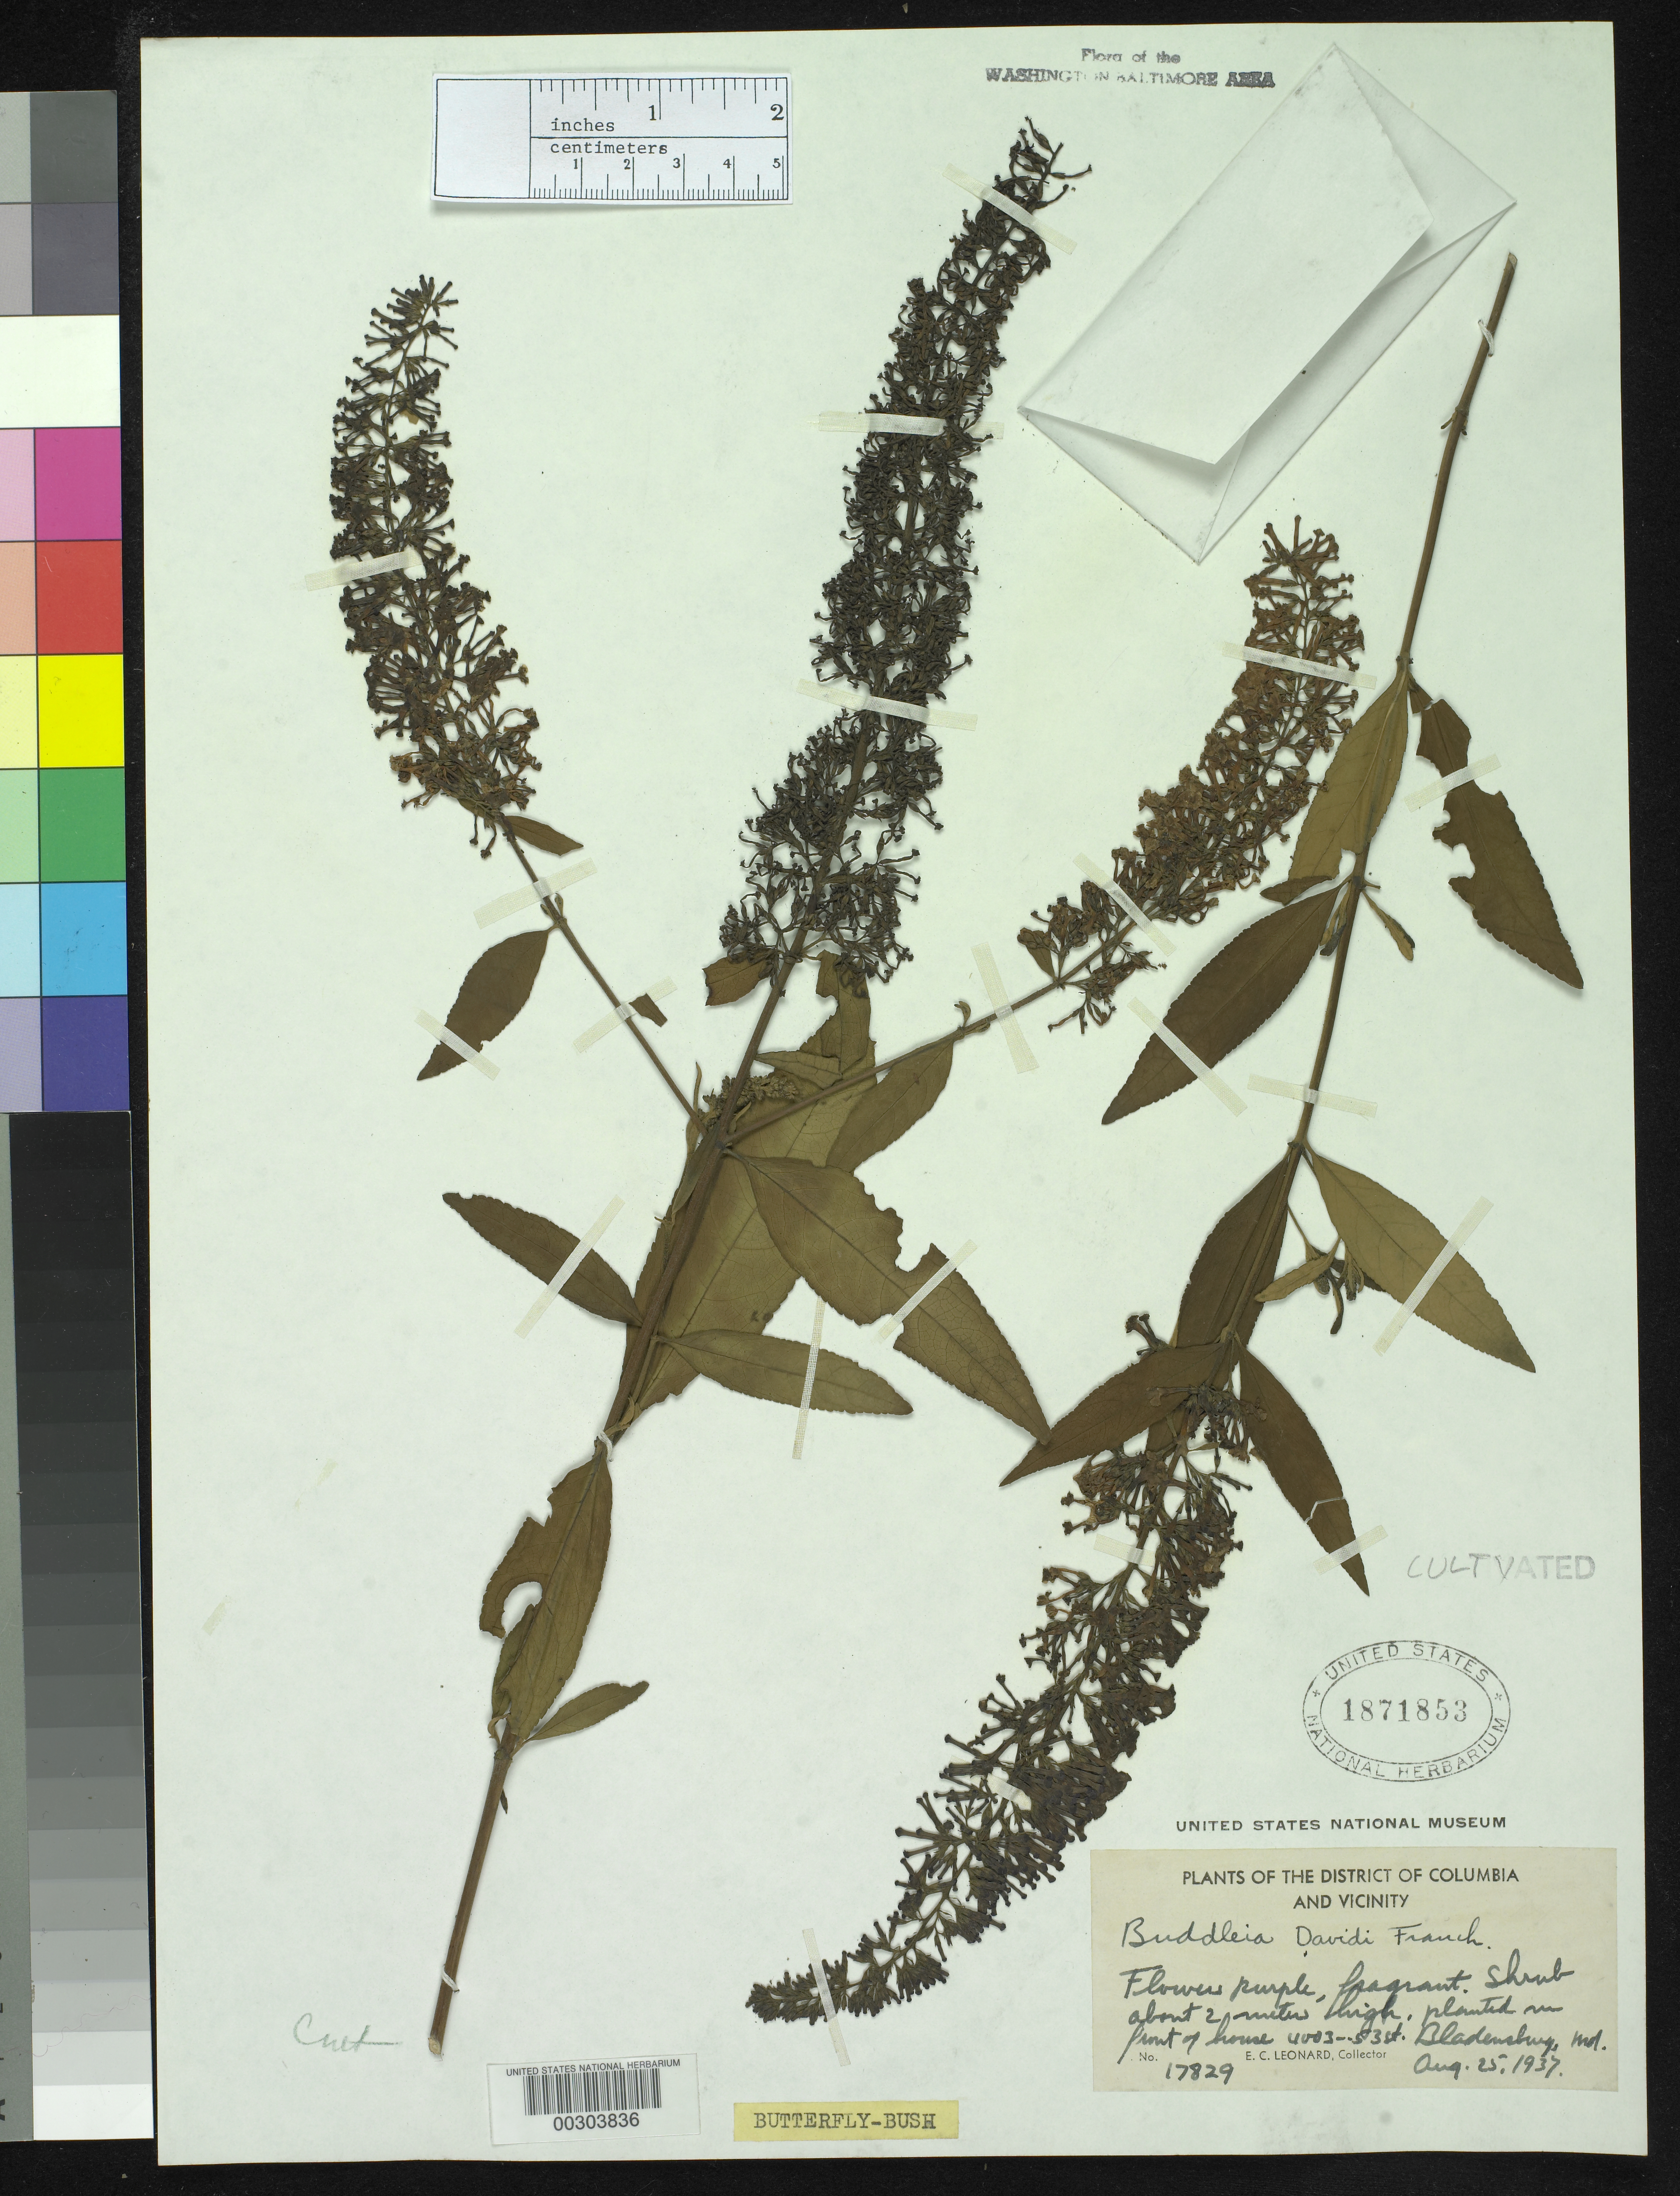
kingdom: Plantae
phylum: Tracheophyta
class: Magnoliopsida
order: Lamiales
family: Scrophulariaceae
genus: Buddleja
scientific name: Buddleja davidii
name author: Franch.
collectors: E. C. Leonard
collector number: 17829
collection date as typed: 25 Aug 1937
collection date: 1937-08-25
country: United States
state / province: Maryland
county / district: Prince George's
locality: Bladensburg, 4003 53 St, front of house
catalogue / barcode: US 1871853